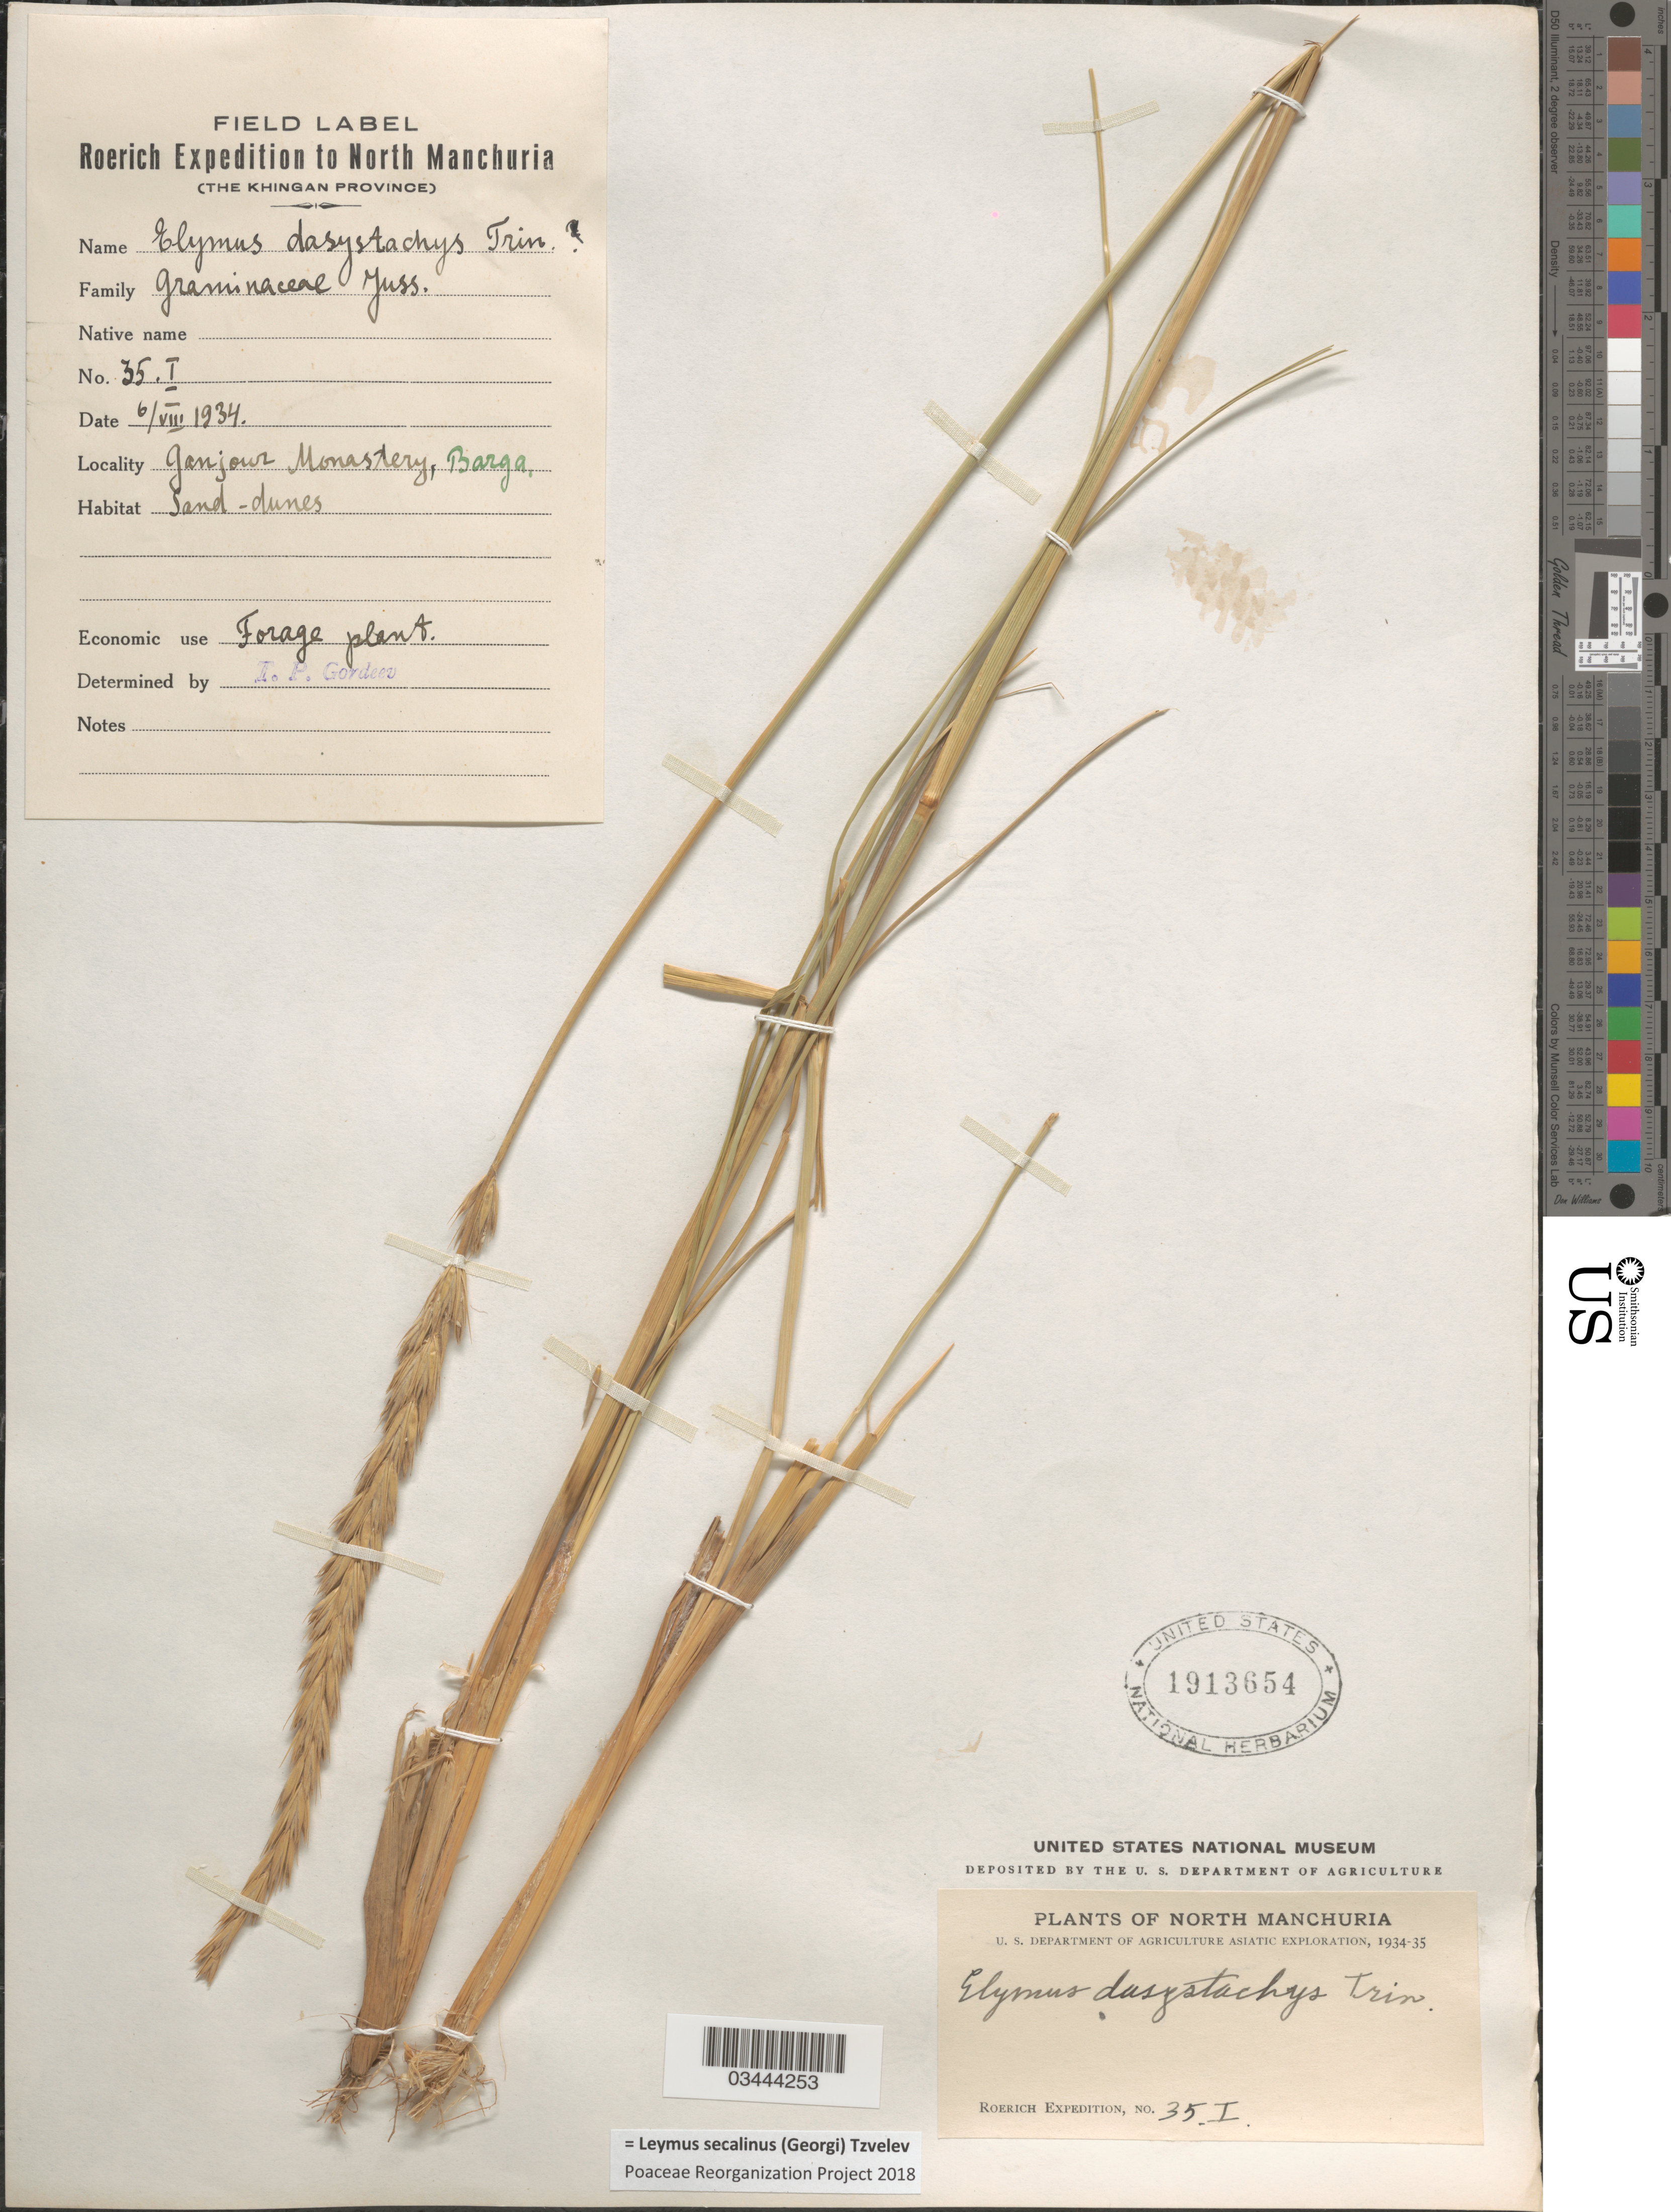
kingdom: Plantae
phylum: Tracheophyta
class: Liliopsida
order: Poales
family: Poaceae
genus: Leymus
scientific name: Leymus secalinus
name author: (Georgi) Tzvelev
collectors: Roerich Expedition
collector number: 35. I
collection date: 1934-08-06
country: China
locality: North Manchuria. (The Khingan Province). Ganjour Monastery, Barga. U.S. Department of Agriculture Asiatic Explorations, 1934-35.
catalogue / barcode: US 1913654